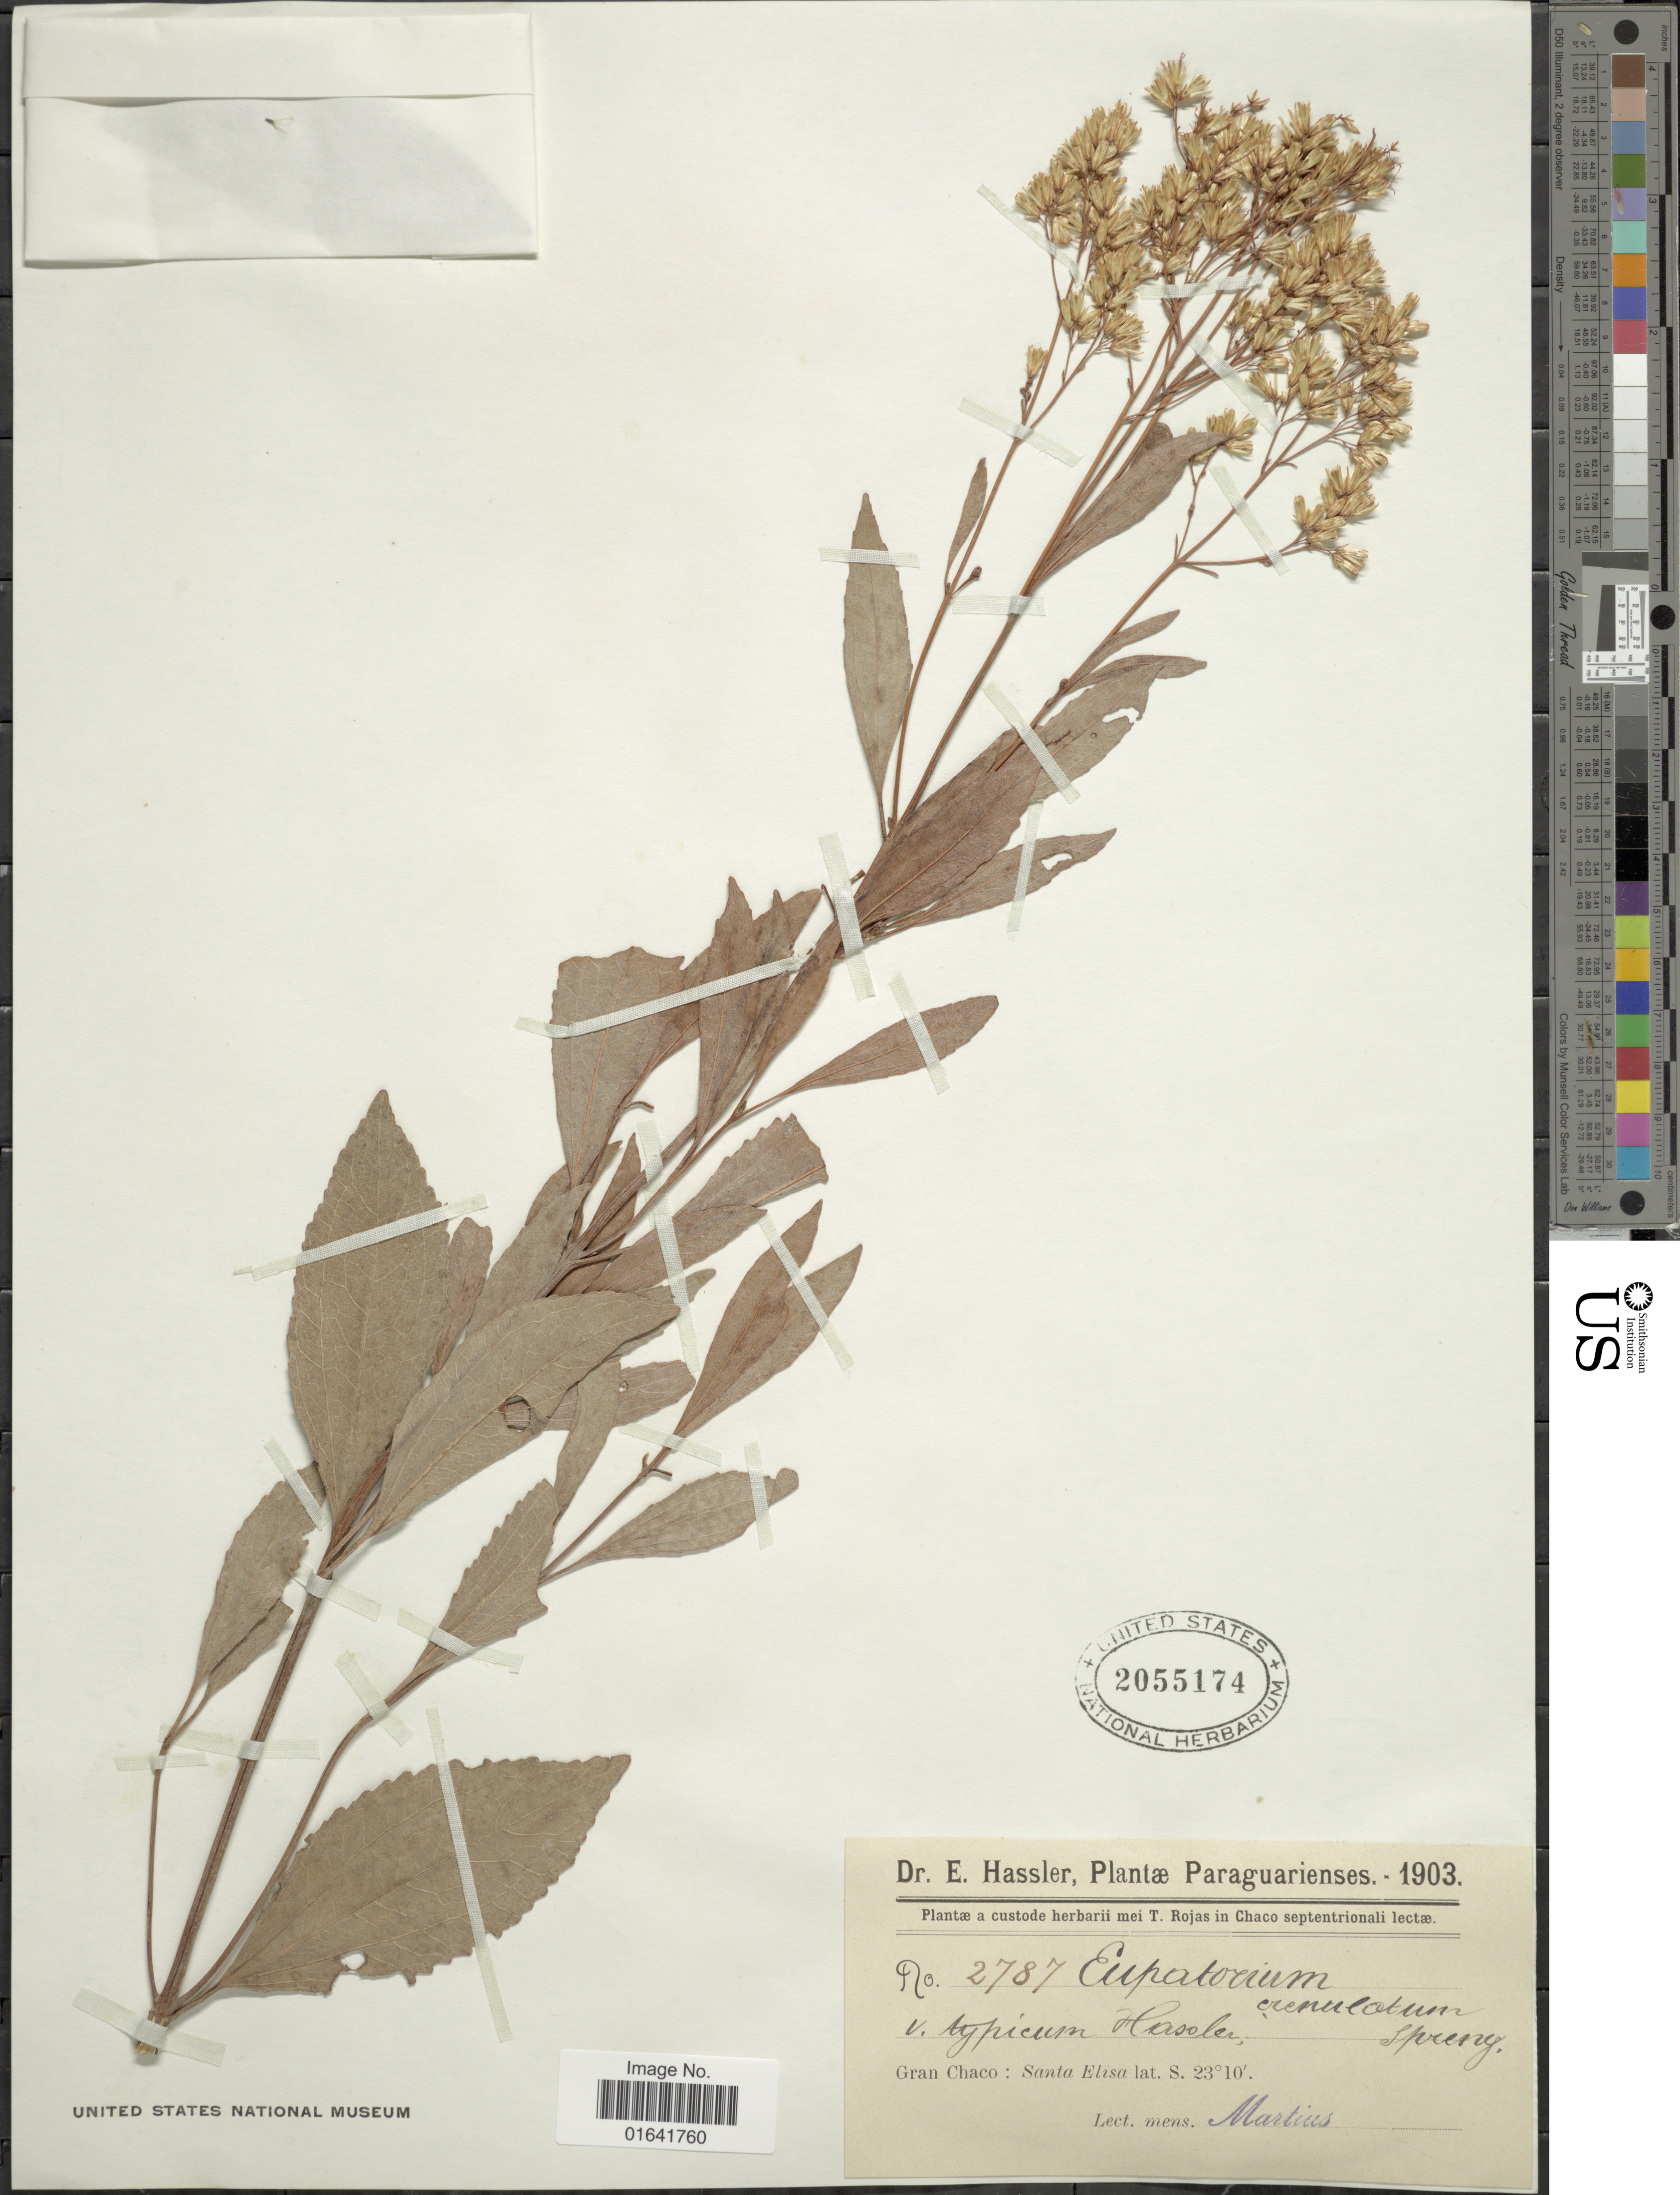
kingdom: Plantae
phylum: Tracheophyta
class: Magnoliopsida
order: Asterales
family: Asteraceae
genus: Raulinoreitzia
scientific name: Raulinoreitzia crenulata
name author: (Spreng.) R.M. King & H. Rob.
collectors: E. Hassler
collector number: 2787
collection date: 1903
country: Paraguay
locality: Gran Chaco: Santa Elisa.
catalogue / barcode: US 2055174